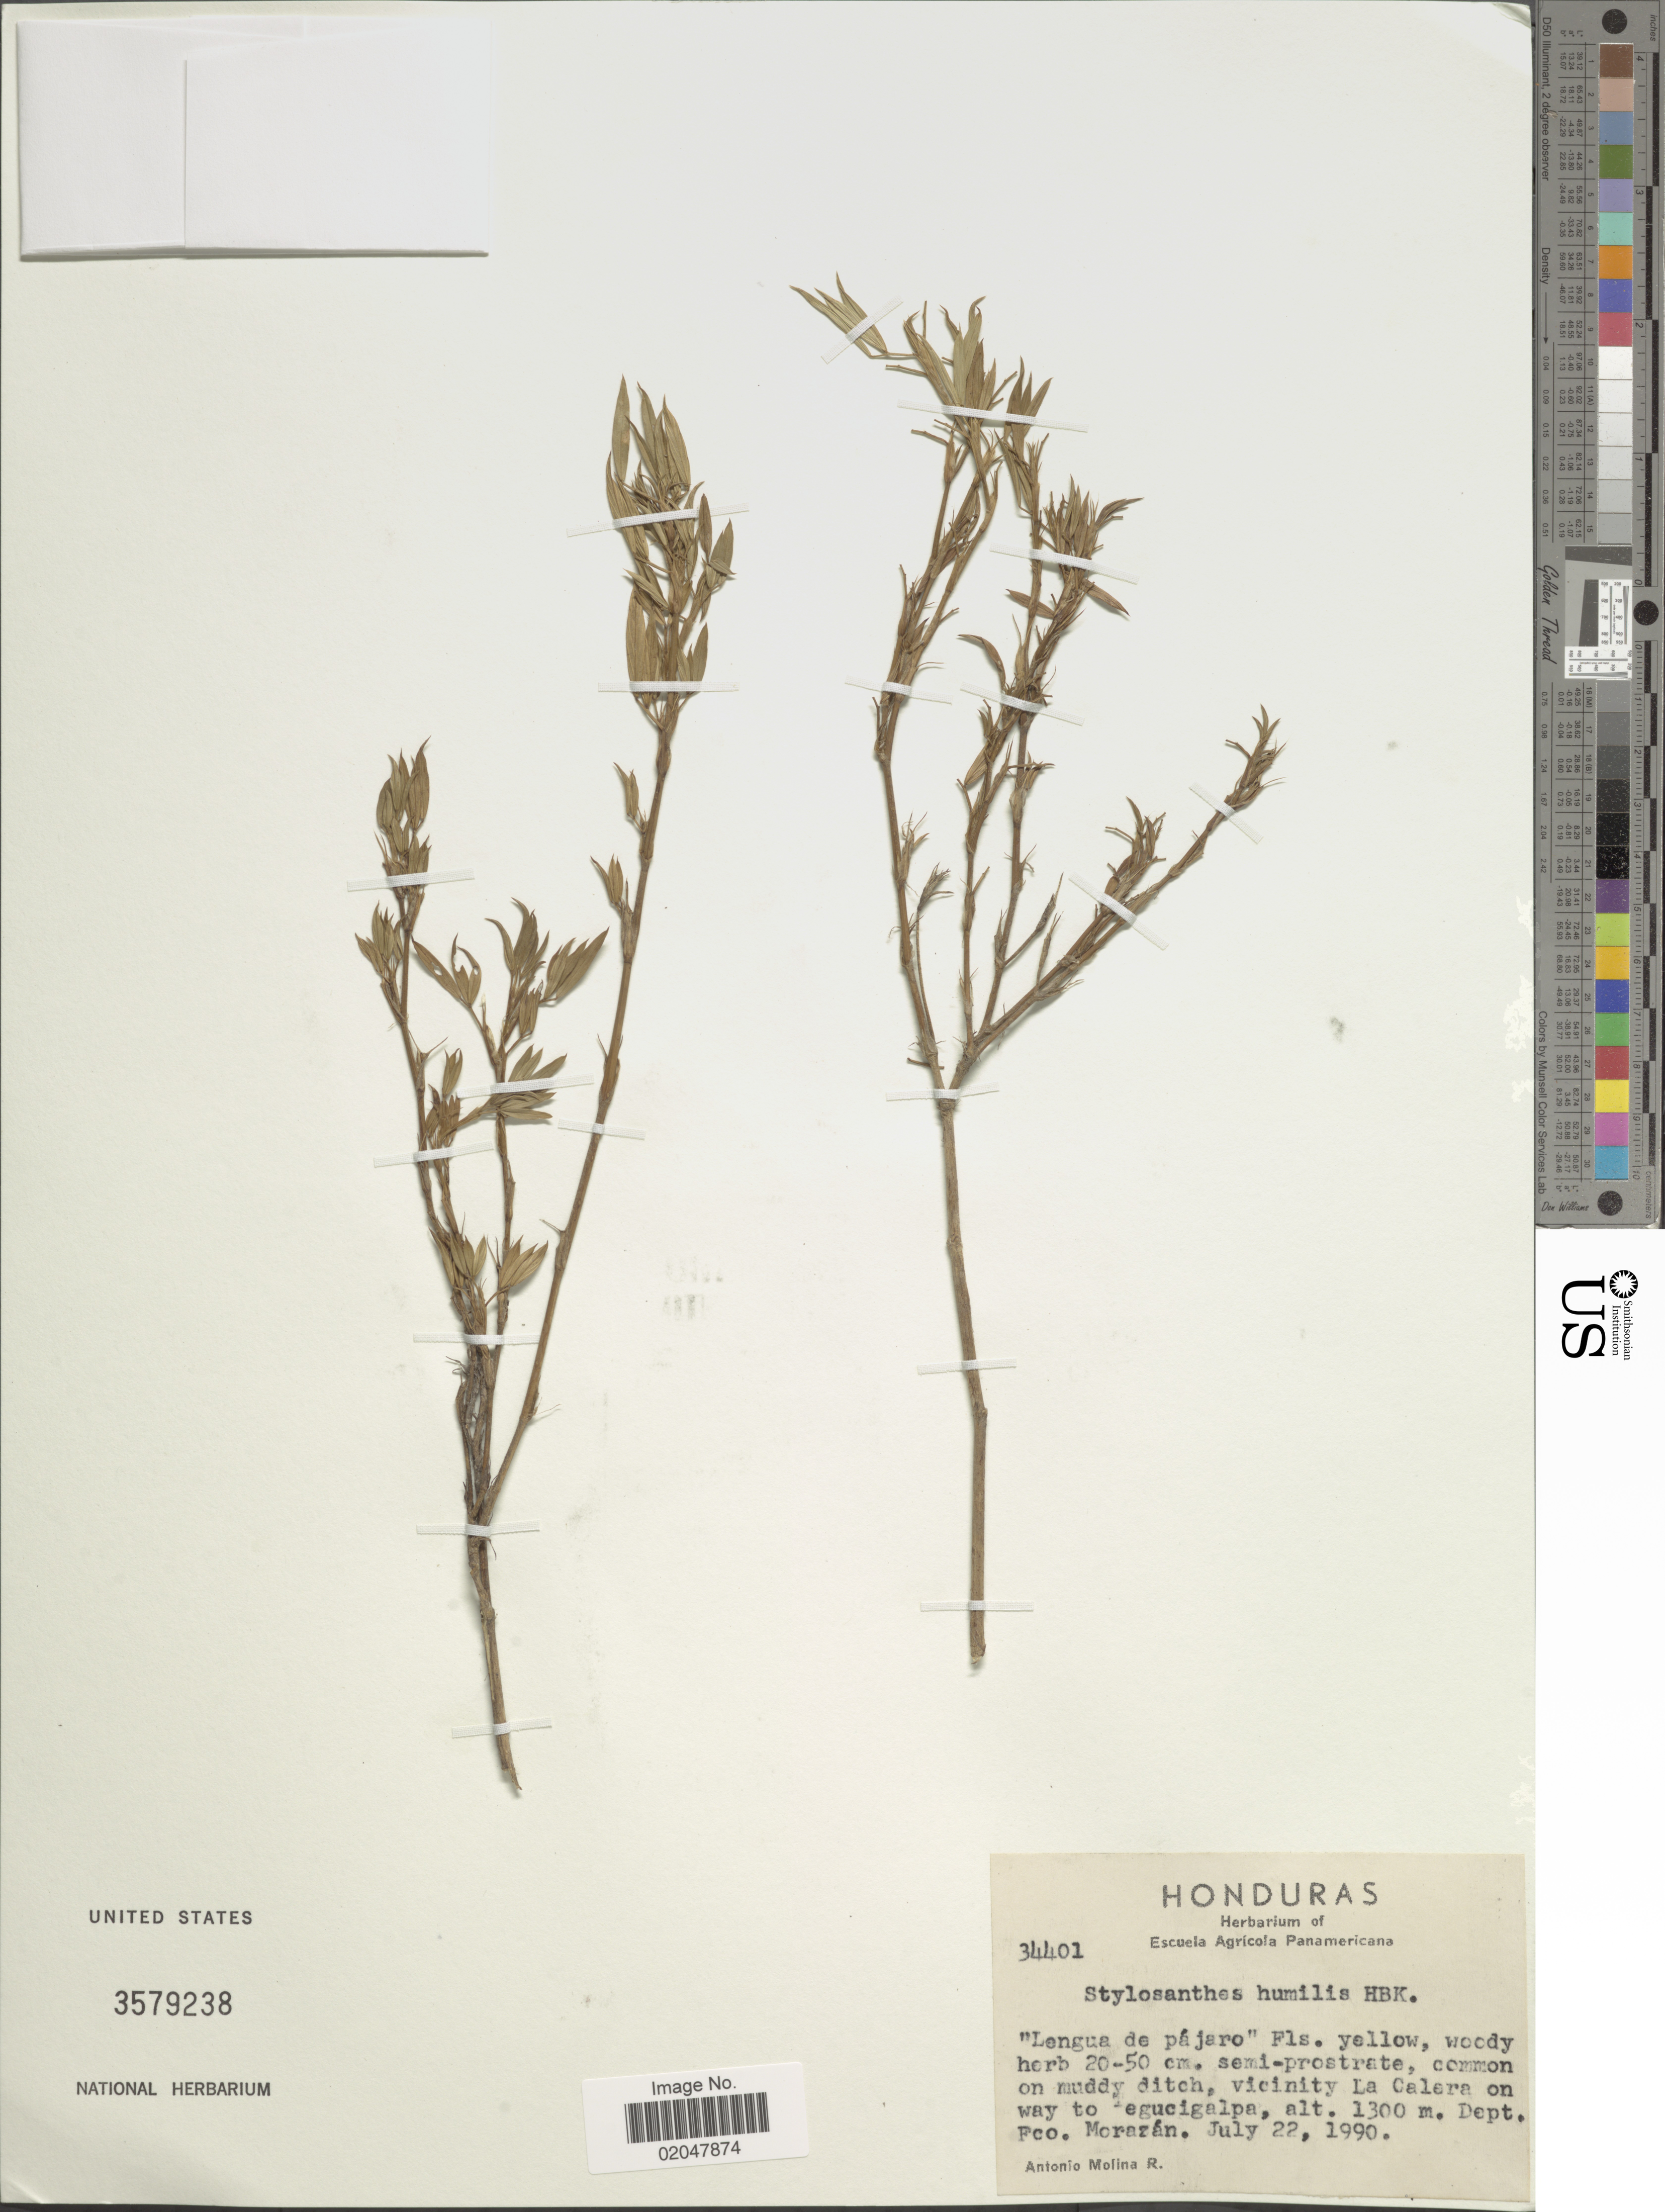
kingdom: Plantae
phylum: Tracheophyta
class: Magnoliopsida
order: Fabales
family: Fabaceae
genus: Stylosanthes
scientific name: Stylosanthes humilis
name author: Kunth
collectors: A. Molina R.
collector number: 34401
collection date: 1990-07-22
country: Honduras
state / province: Fco. Morazán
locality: Vicinity La Calera on way to Tegucigalpa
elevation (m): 1300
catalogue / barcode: US 3579238